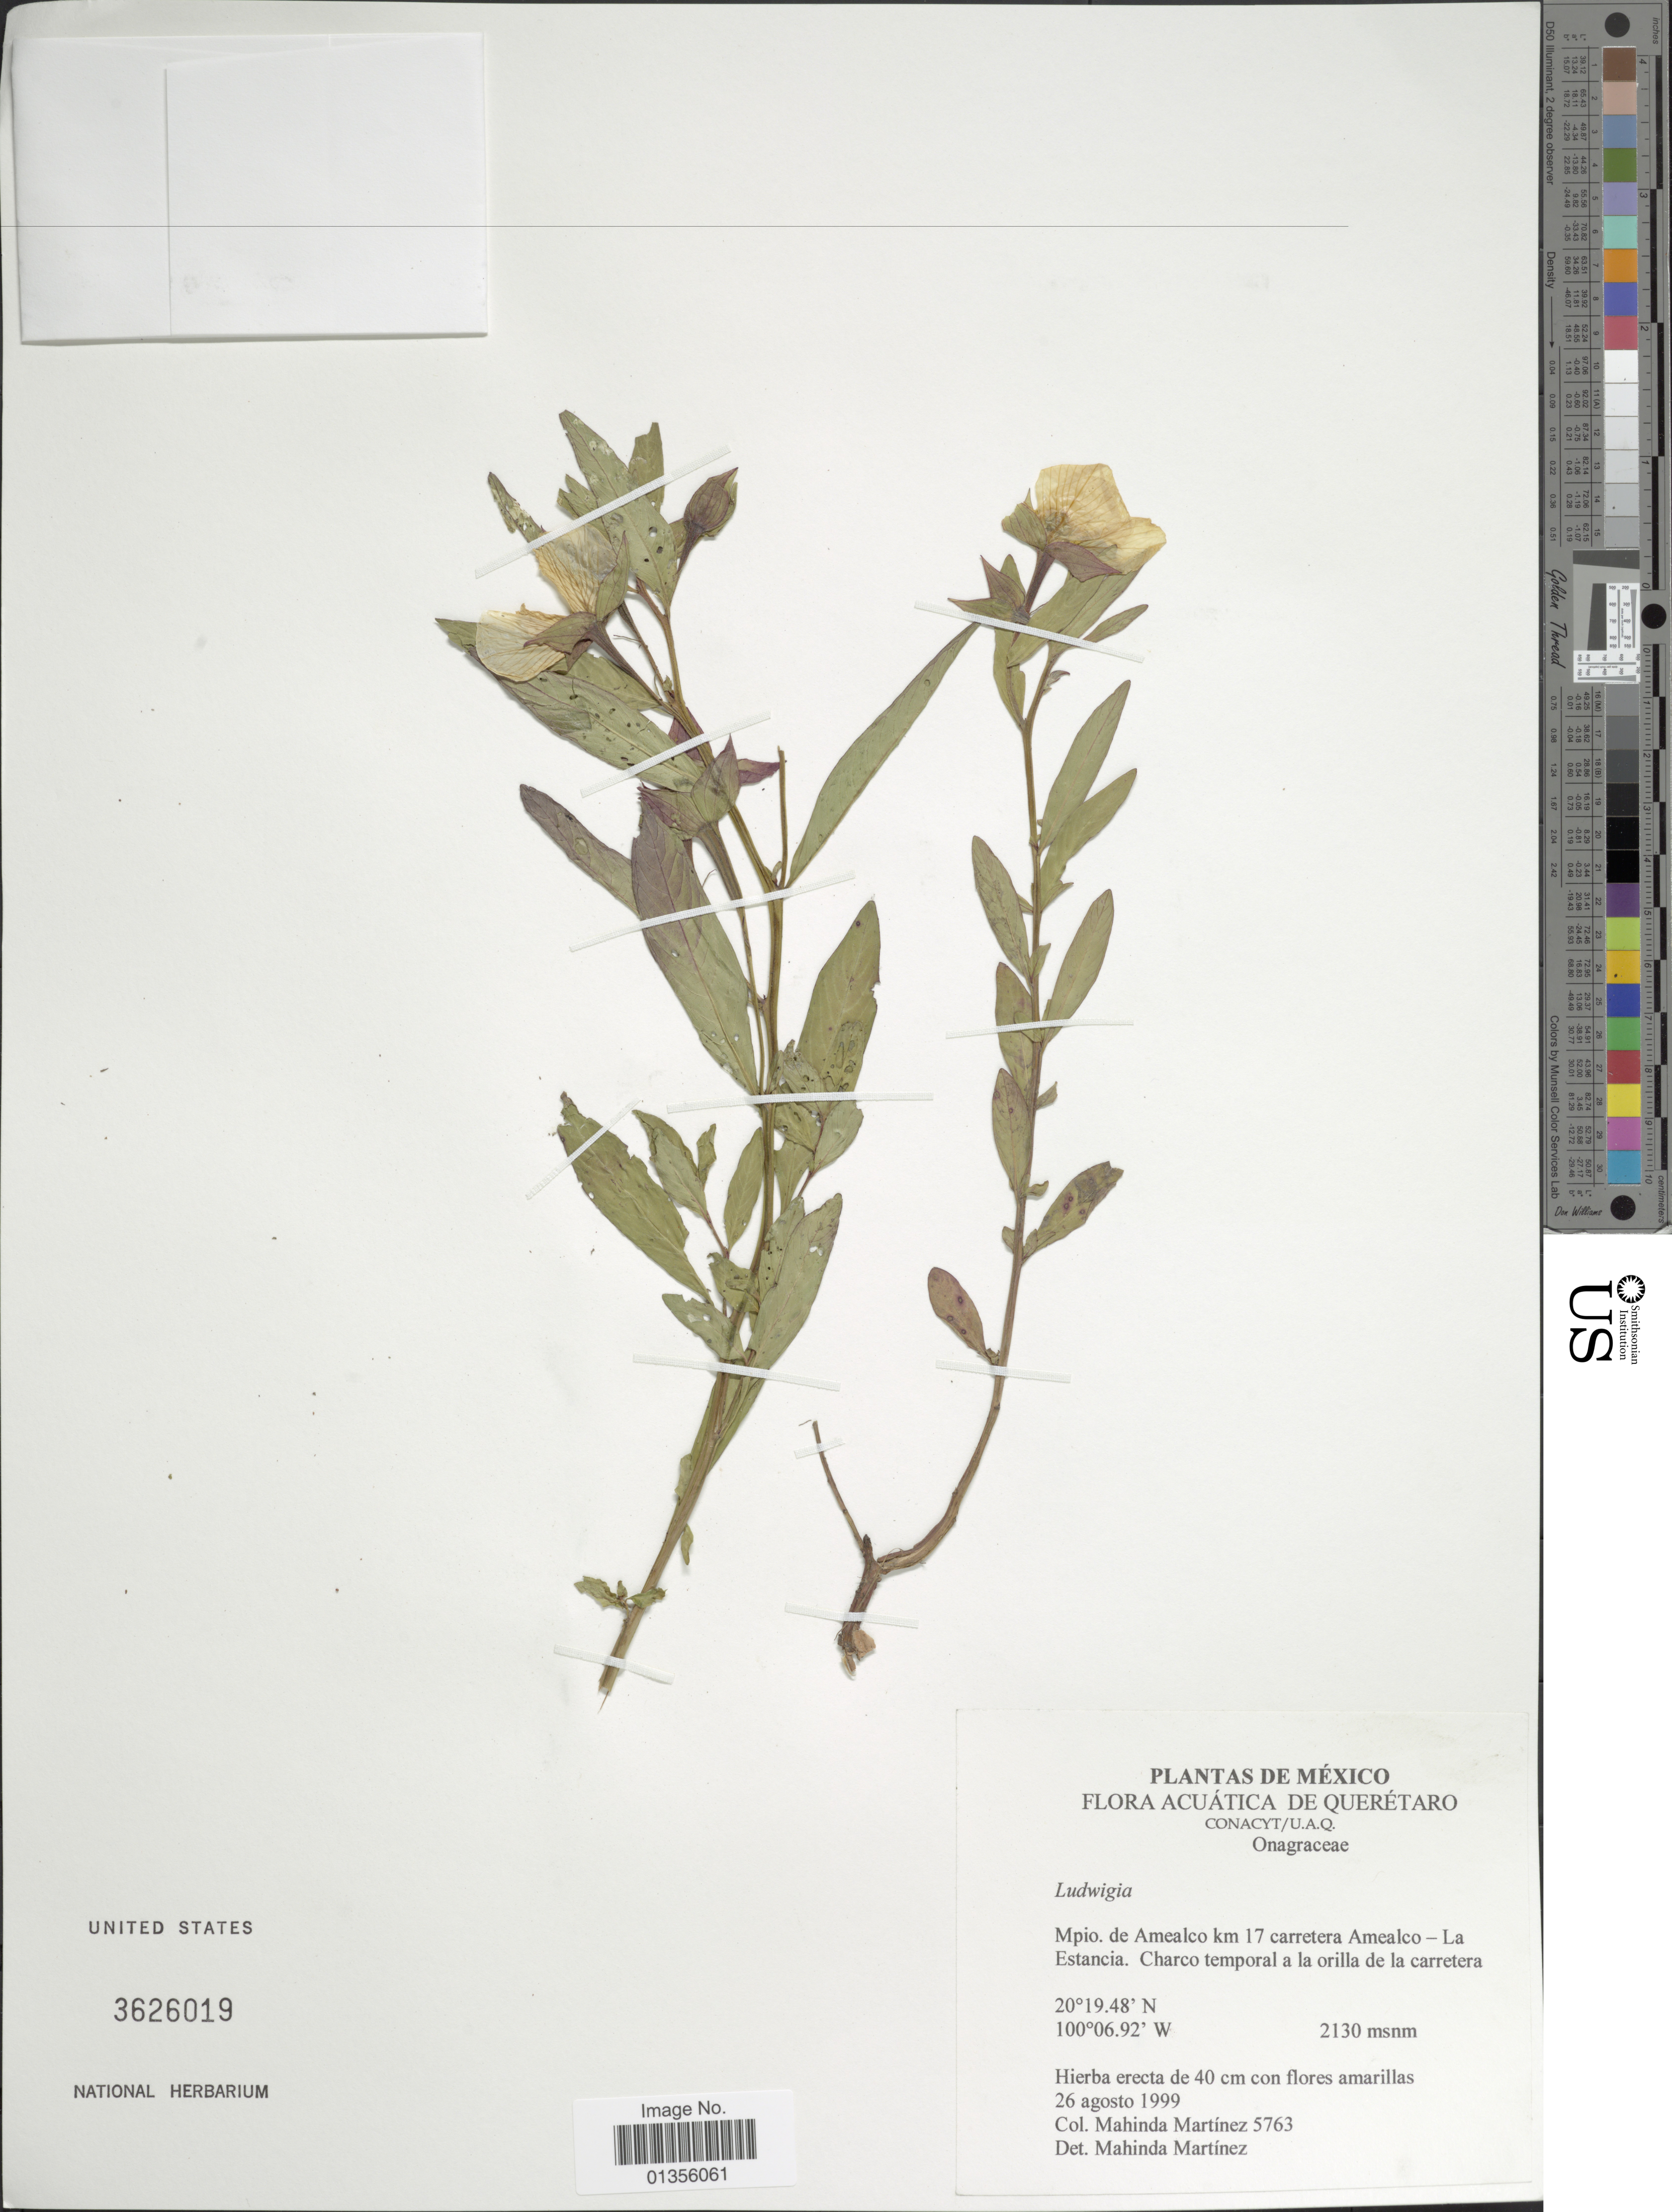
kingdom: Plantae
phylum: Tracheophyta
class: Magnoliopsida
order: Myrtales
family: Onagraceae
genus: Ludwigia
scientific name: Ludwigia sp.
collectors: M. Martinez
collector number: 5763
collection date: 1999-08-26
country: Mexico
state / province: Querétaro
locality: Flora Acuática de Querétaro. Conacyt/U.A.Q. Mpio. de Amealco km 17 carretera Amealco-La Estancia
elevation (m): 2130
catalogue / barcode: US 3626019